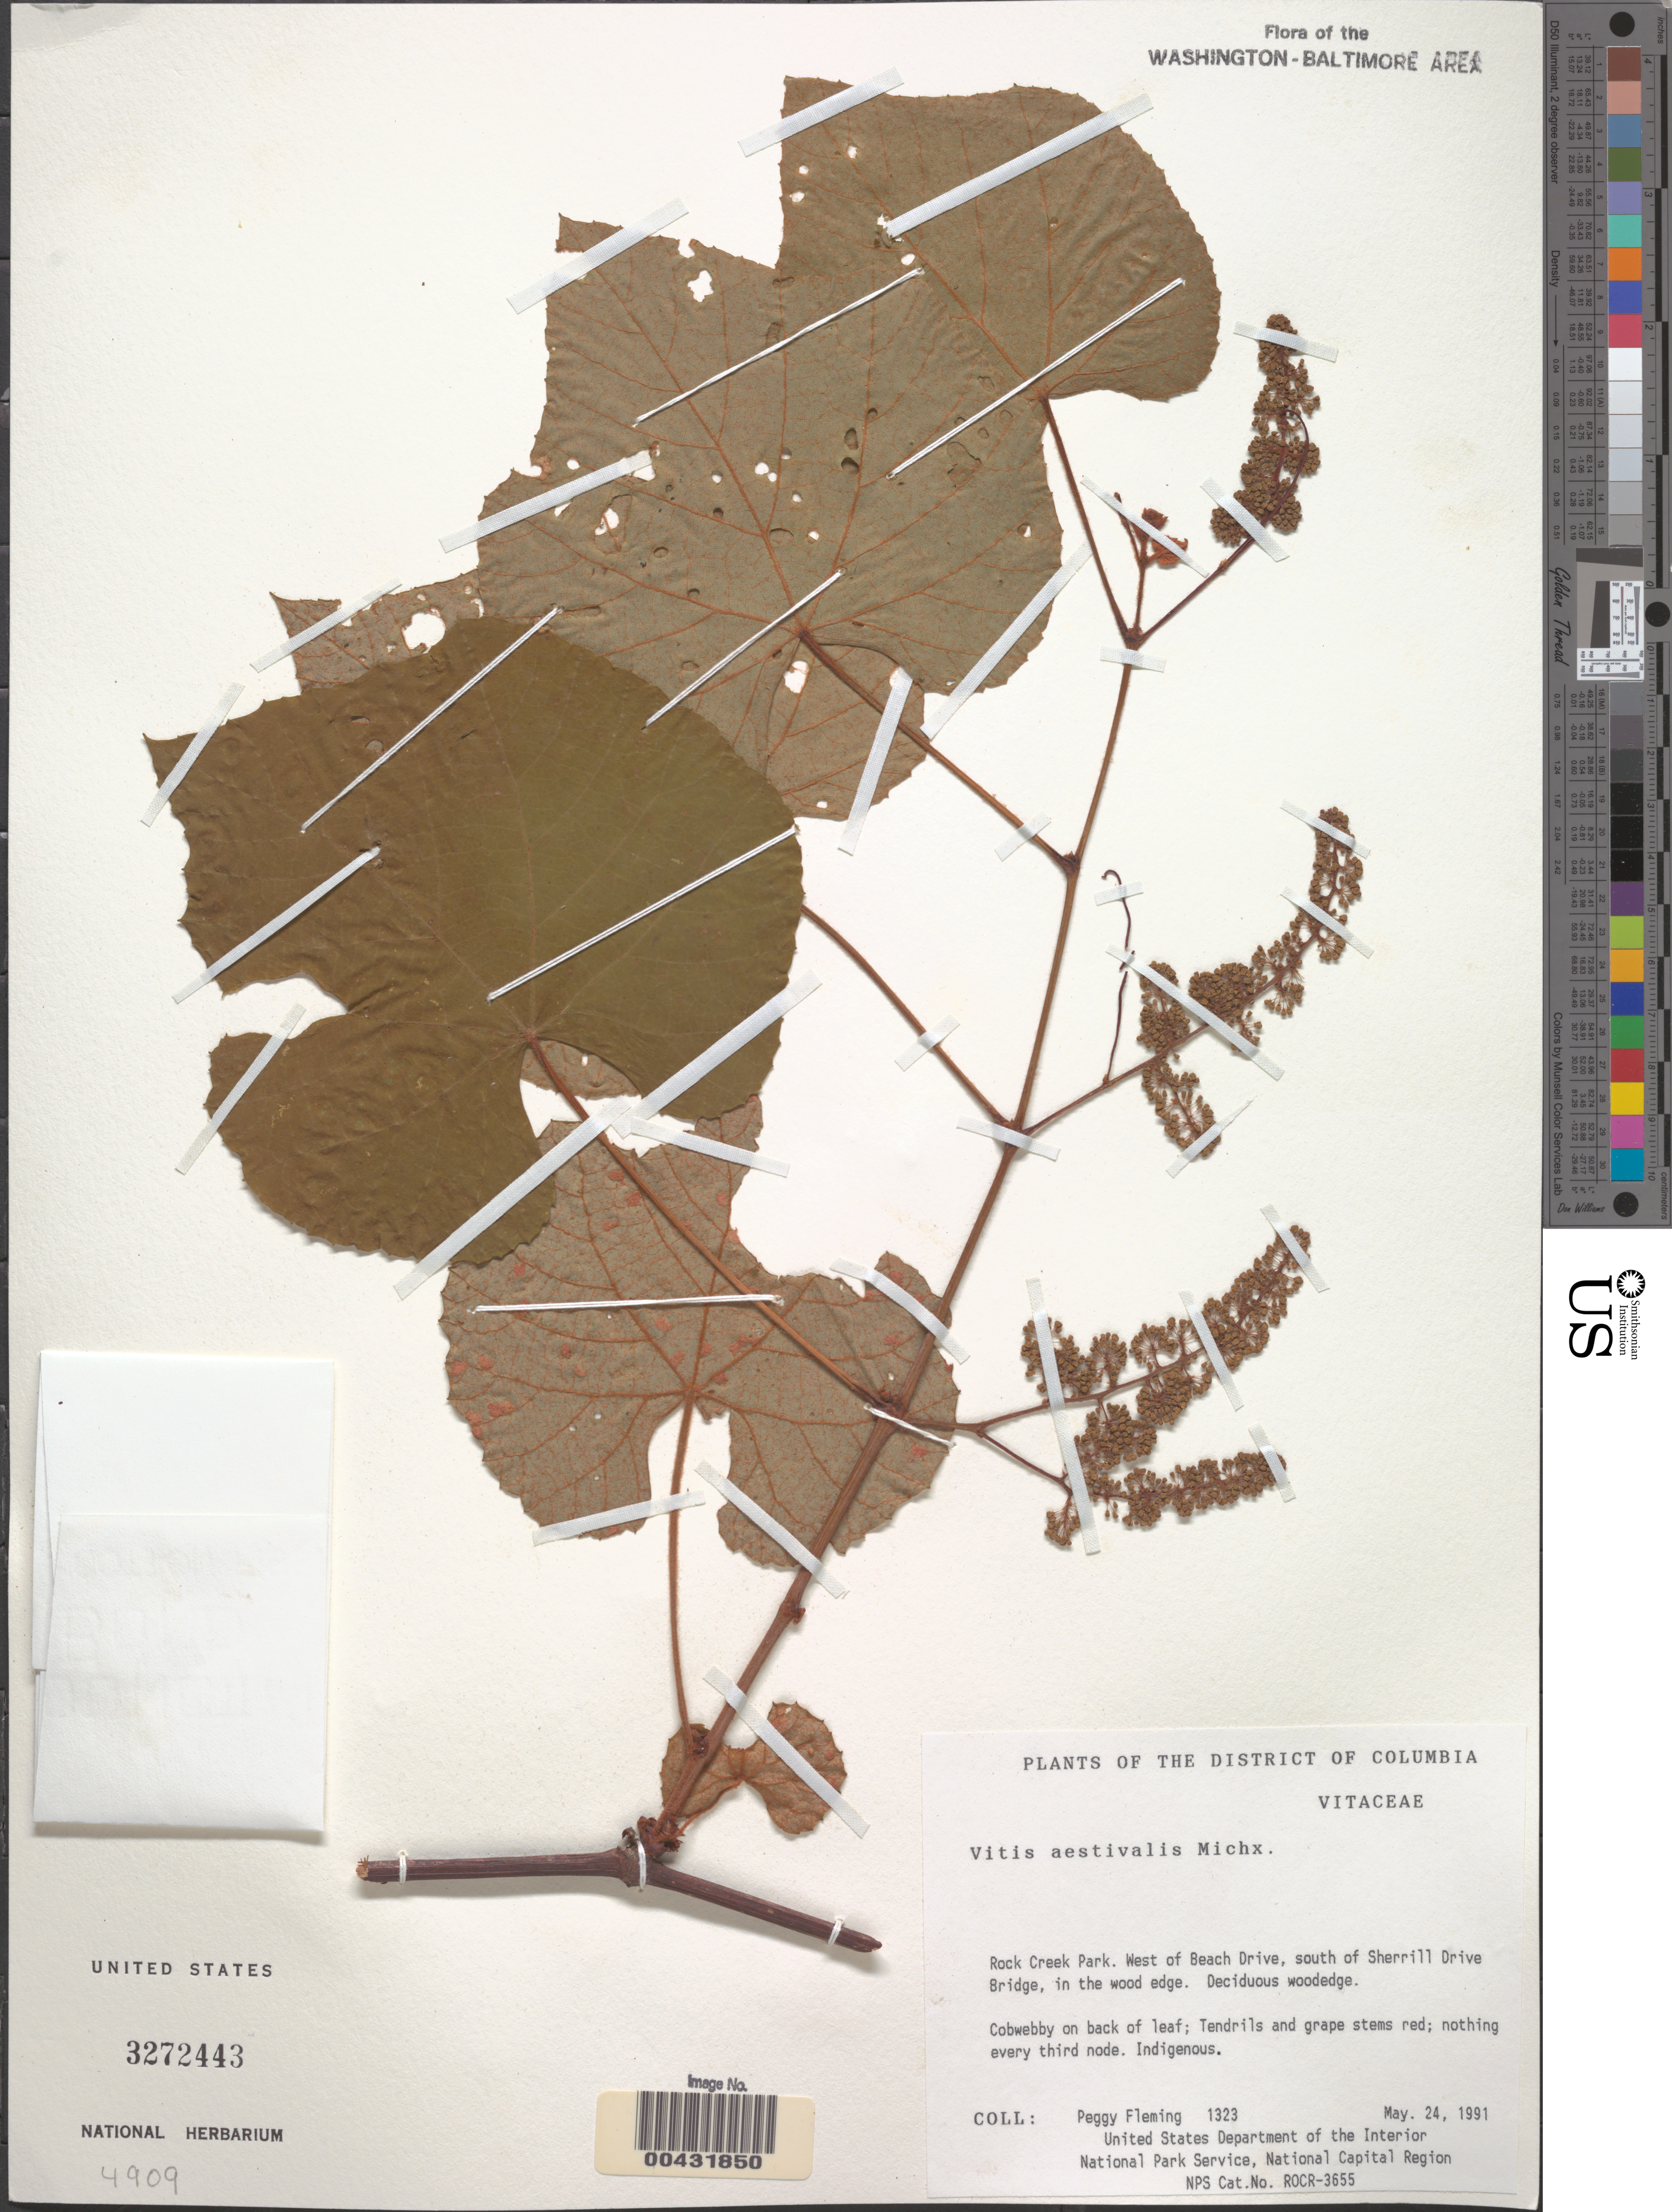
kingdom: Plantae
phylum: Tracheophyta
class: Magnoliopsida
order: Vitales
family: Vitaceae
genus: Vitis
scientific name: Vitis aestivalis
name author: Michx.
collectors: P. Fleming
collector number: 1323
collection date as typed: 24 May 1991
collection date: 1991-05-24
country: United States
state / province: District of Columbia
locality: Rock Creek Park, W of Beach Drive, S of Sherrill Drive Bridge. Rock Creek Park and vicinity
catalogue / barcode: US 3272443